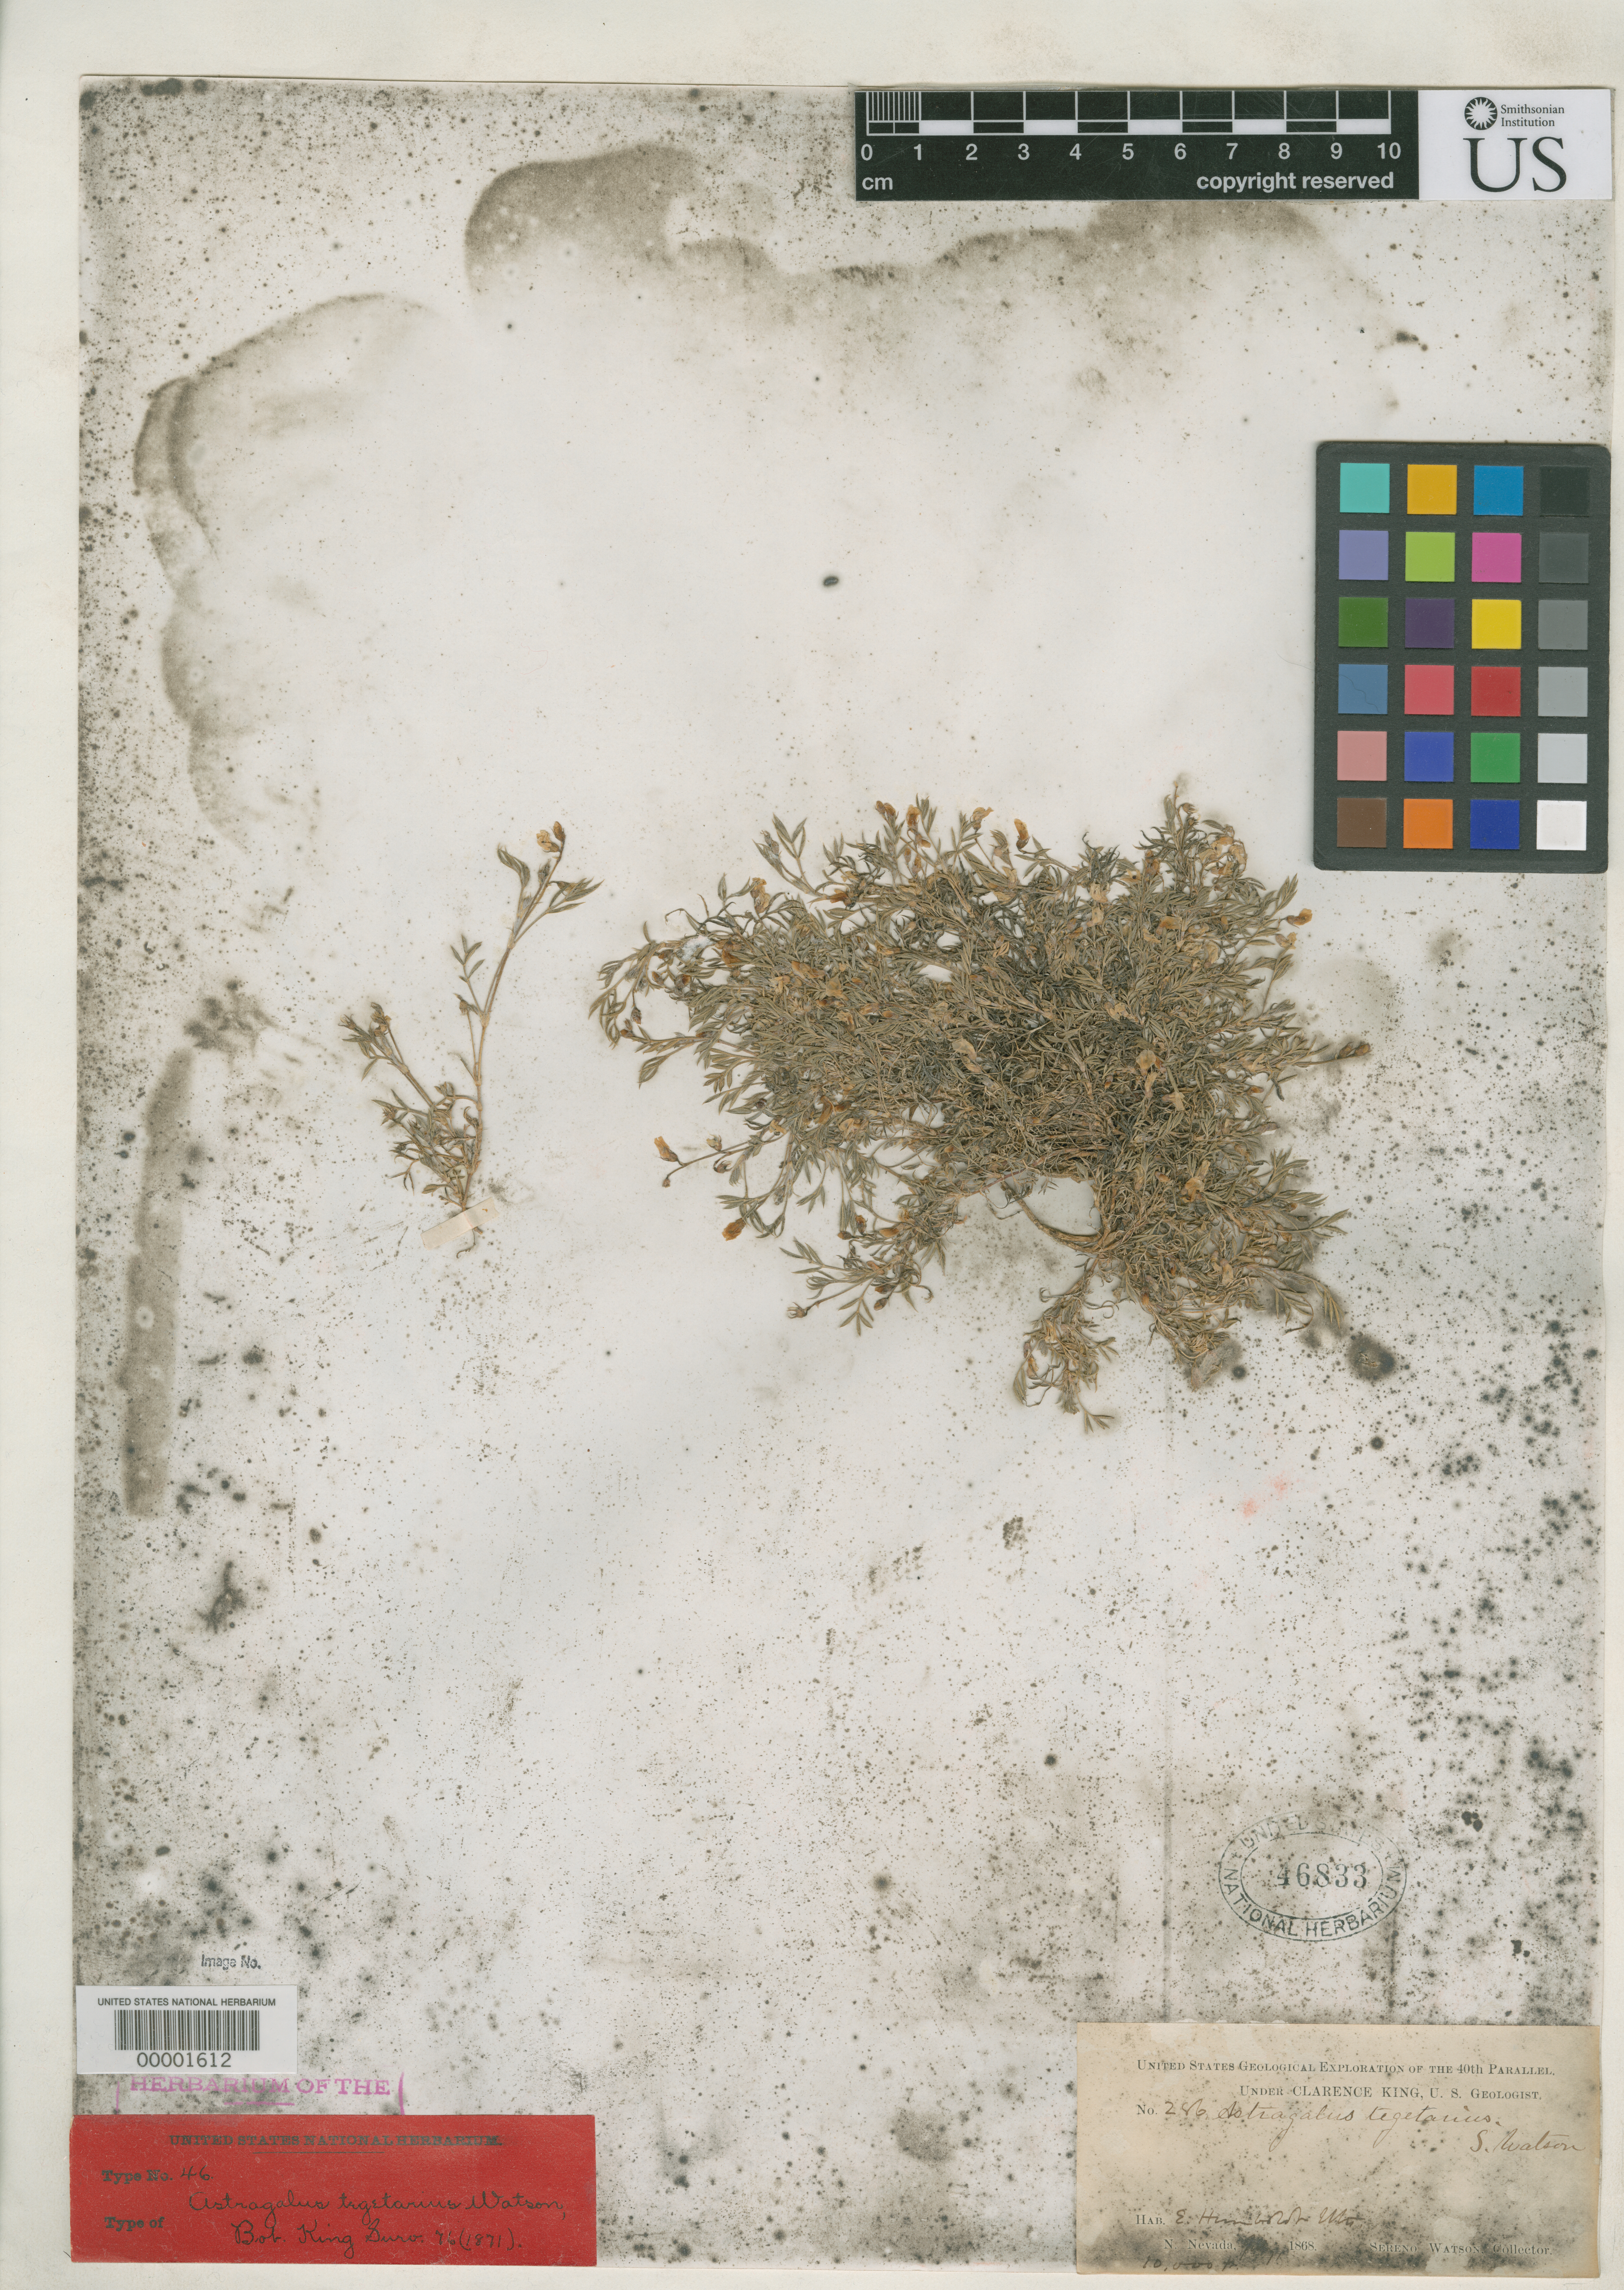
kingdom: Plantae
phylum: Tracheophyta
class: Magnoliopsida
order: Fabales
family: Fabaceae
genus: Astragalus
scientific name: Astragalus tegetarius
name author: S. Watson in C. King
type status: Holotype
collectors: S. Watson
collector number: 286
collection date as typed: Jul 1868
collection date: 1868-07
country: United States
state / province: Nevada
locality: Peaks E of Humboldt and Clover Mountains.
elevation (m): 3353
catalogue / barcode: US 46833